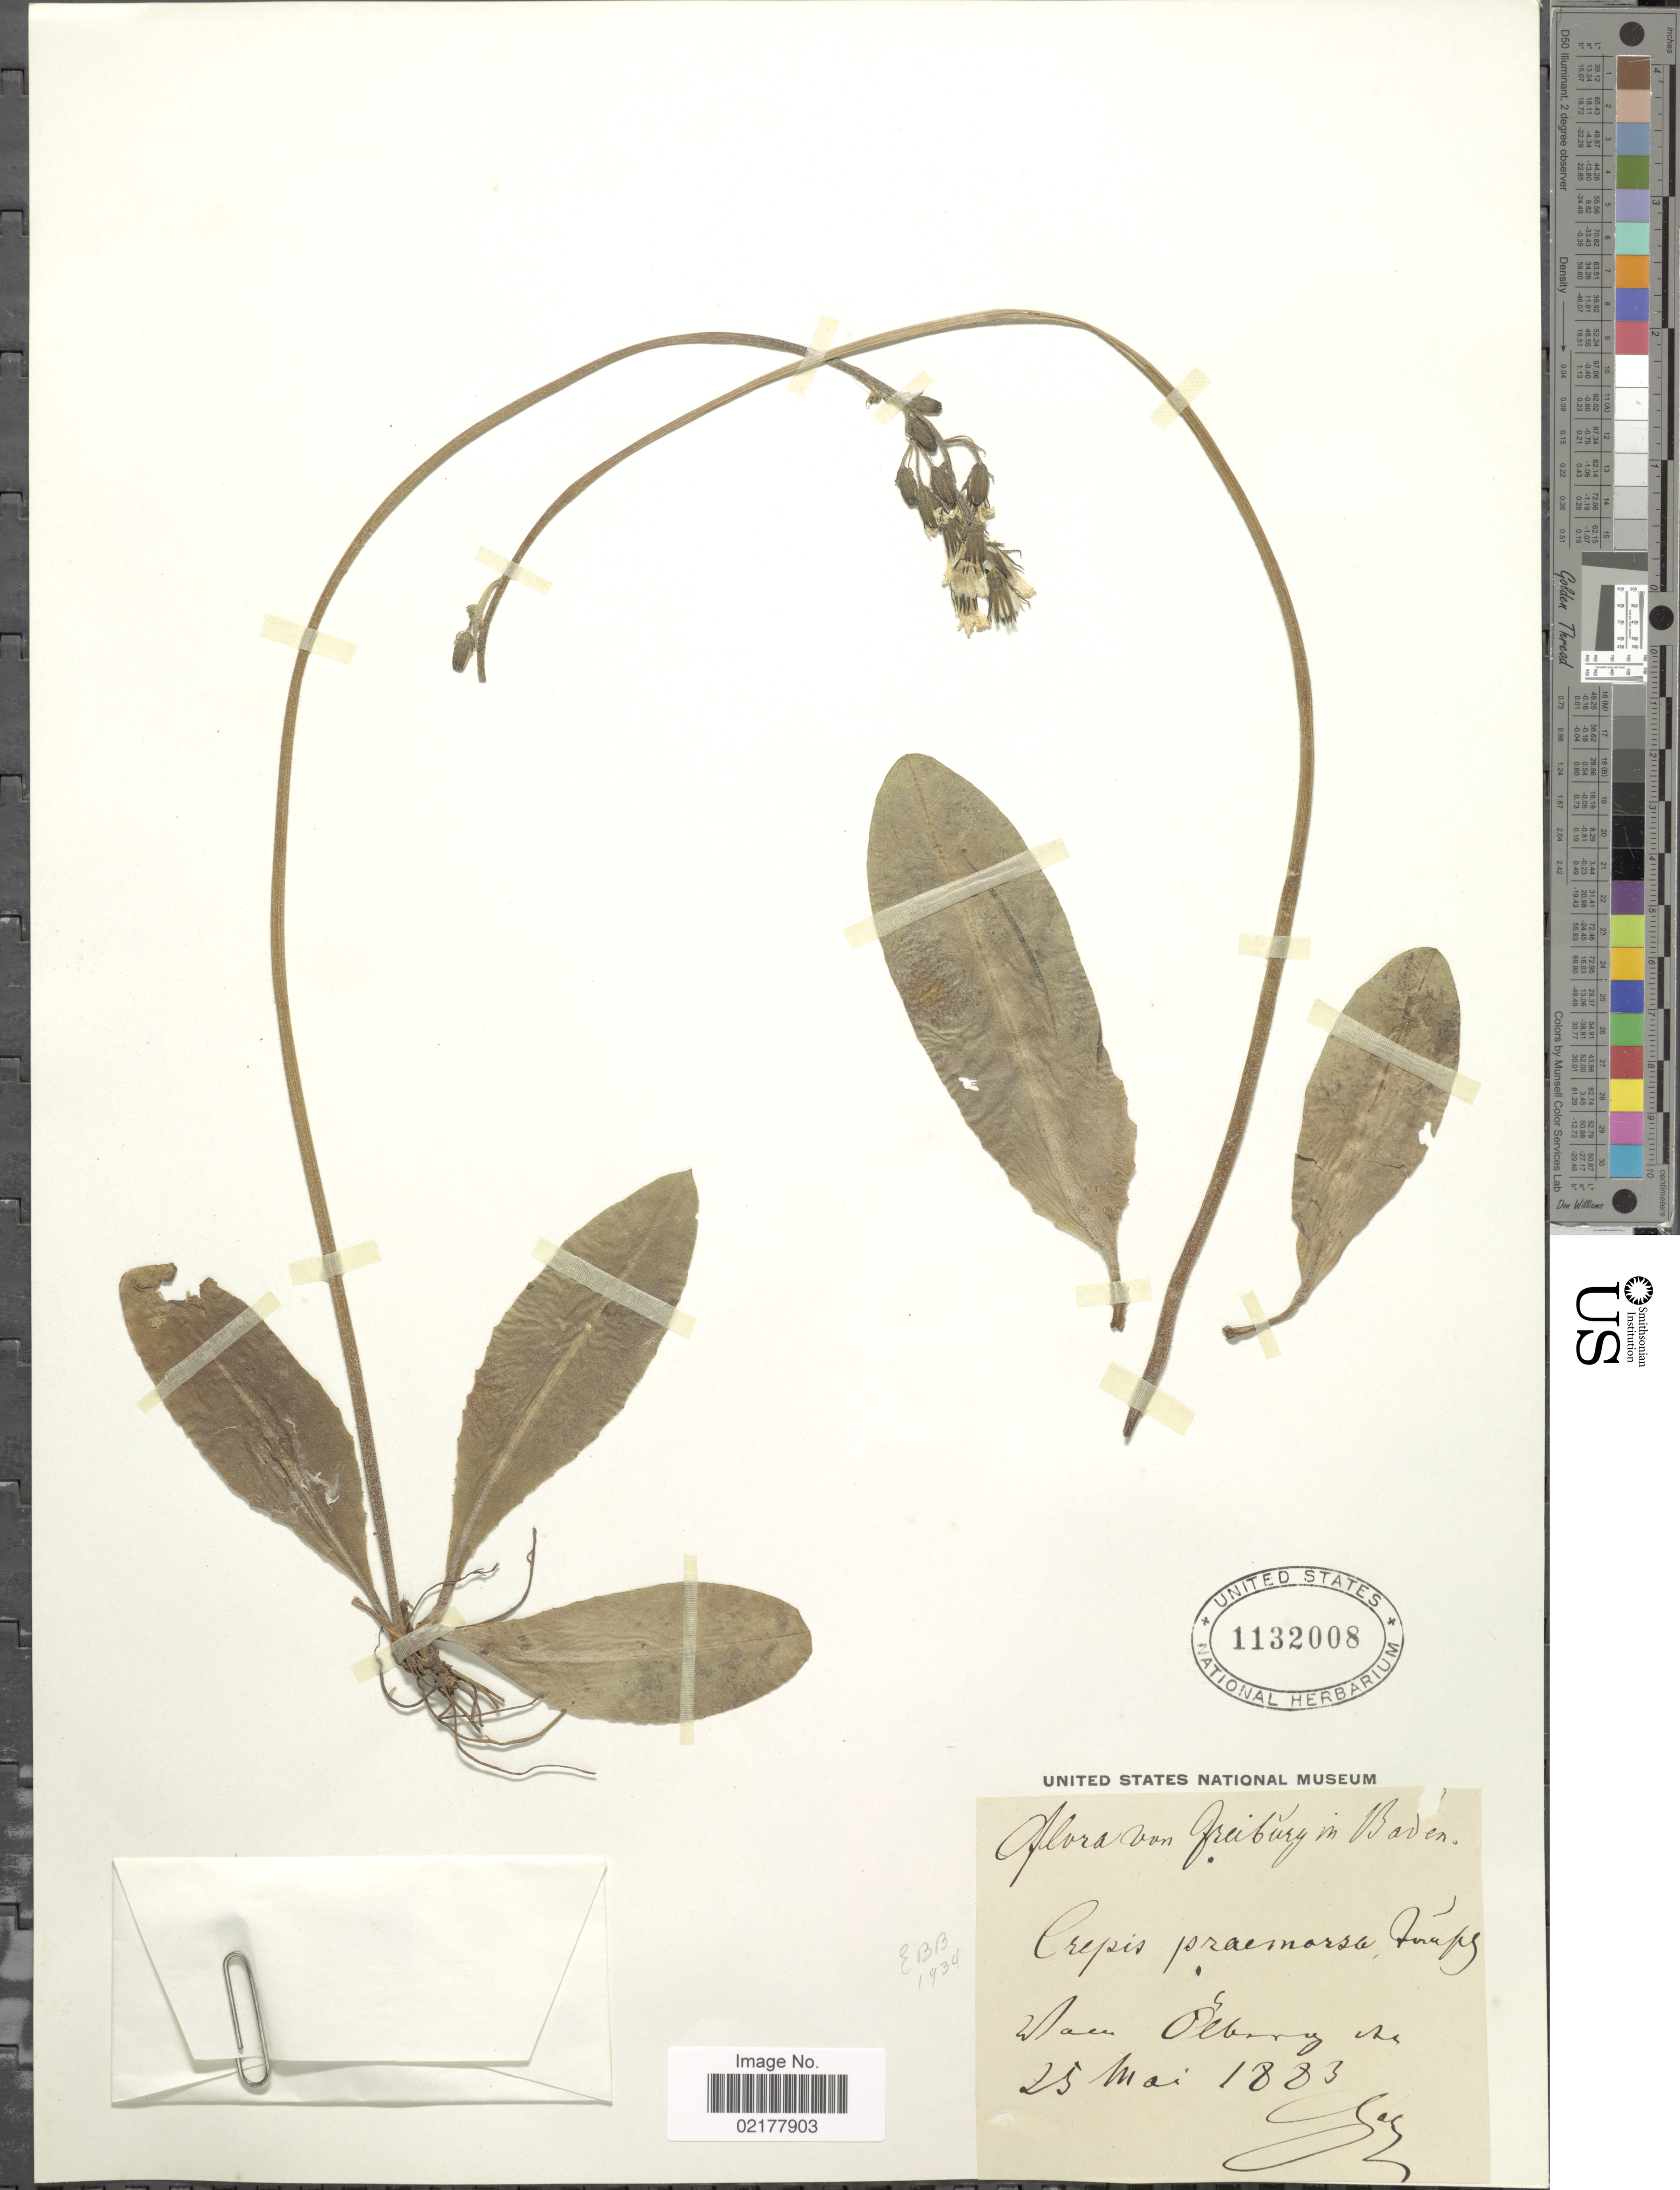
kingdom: Plantae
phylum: Tracheophyta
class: Magnoliopsida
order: Asterales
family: Asteraceae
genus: Crepis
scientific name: Crepis praemorsa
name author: (L.) Walther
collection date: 1883-05-25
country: Germany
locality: Freiburg in Baden. Waen Peborg [interpreted]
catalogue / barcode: US 1132008